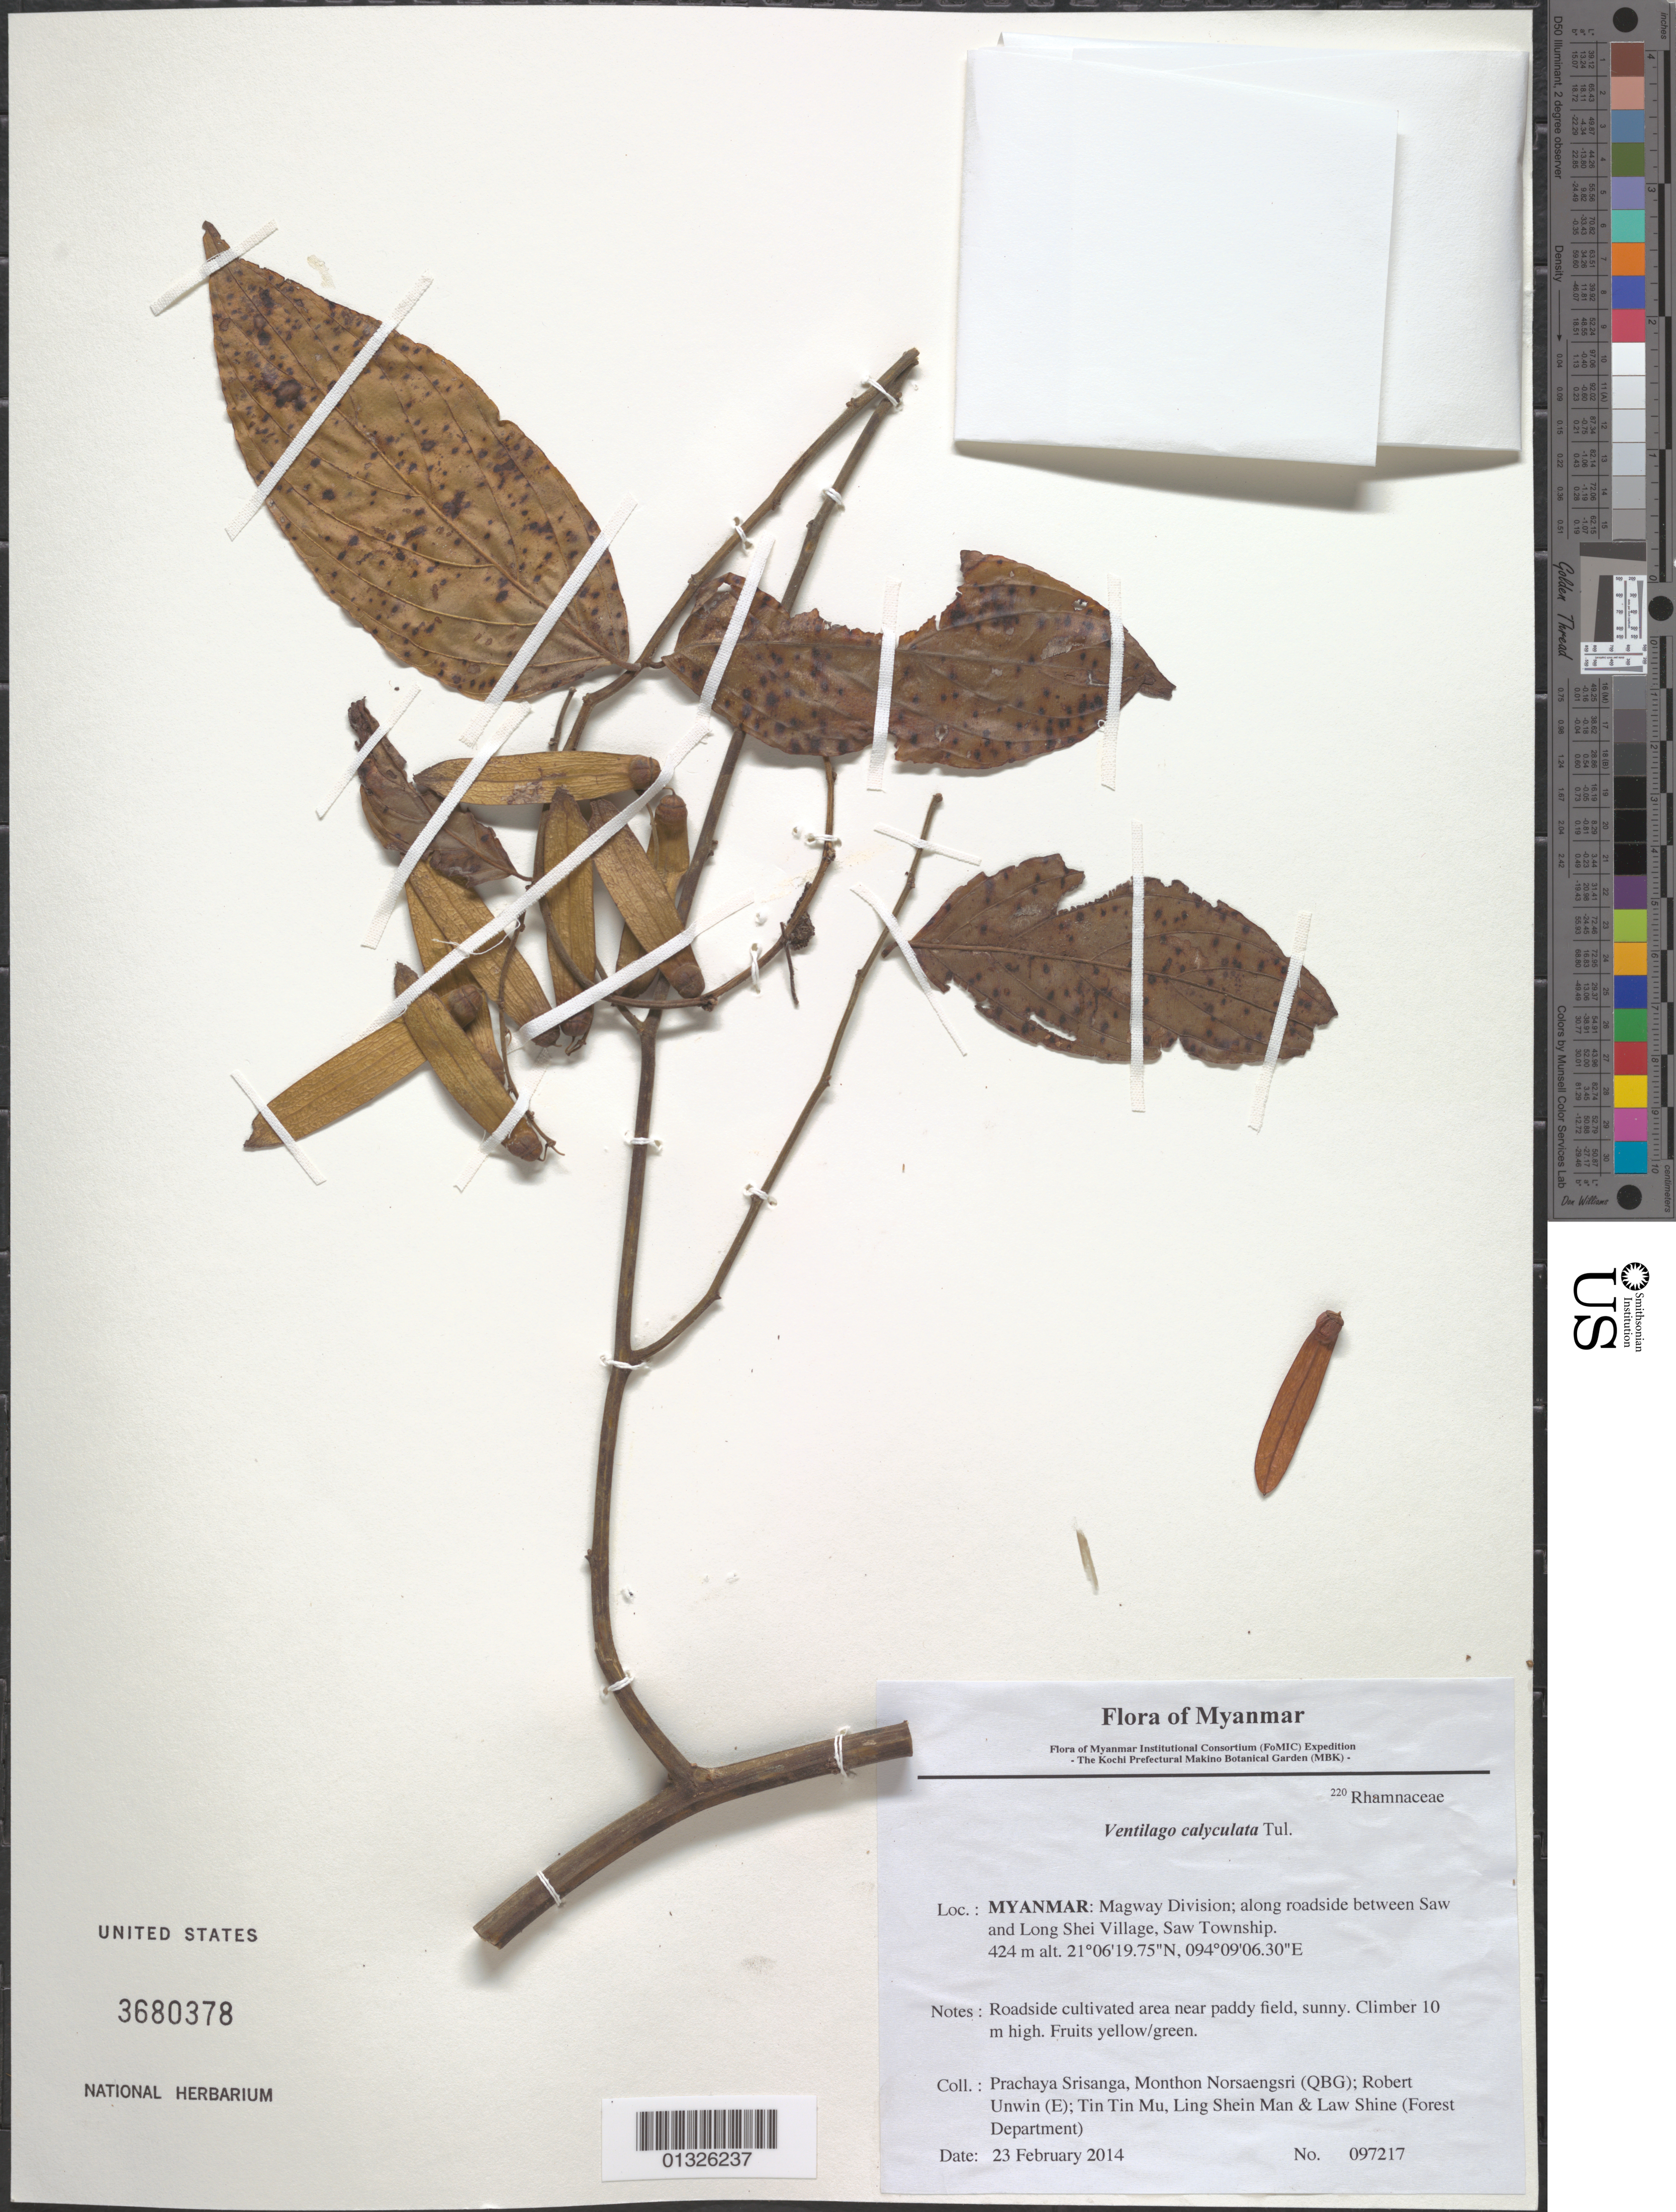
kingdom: Plantae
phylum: Tracheophyta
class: Magnoliopsida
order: Rosales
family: Rhamnaceae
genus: Ventilago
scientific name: Ventilago calyculata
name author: Tul.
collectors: P. Srisanga, M. Norsaengsri, R. Unwin, Tin Tin Mu, Ling Shein Man & L. Shine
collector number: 97217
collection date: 2014-02-23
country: Myanmar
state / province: Chin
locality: Along roadside between Saw and Long Shei Village, Saw Township.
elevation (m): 424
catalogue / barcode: US 3680378